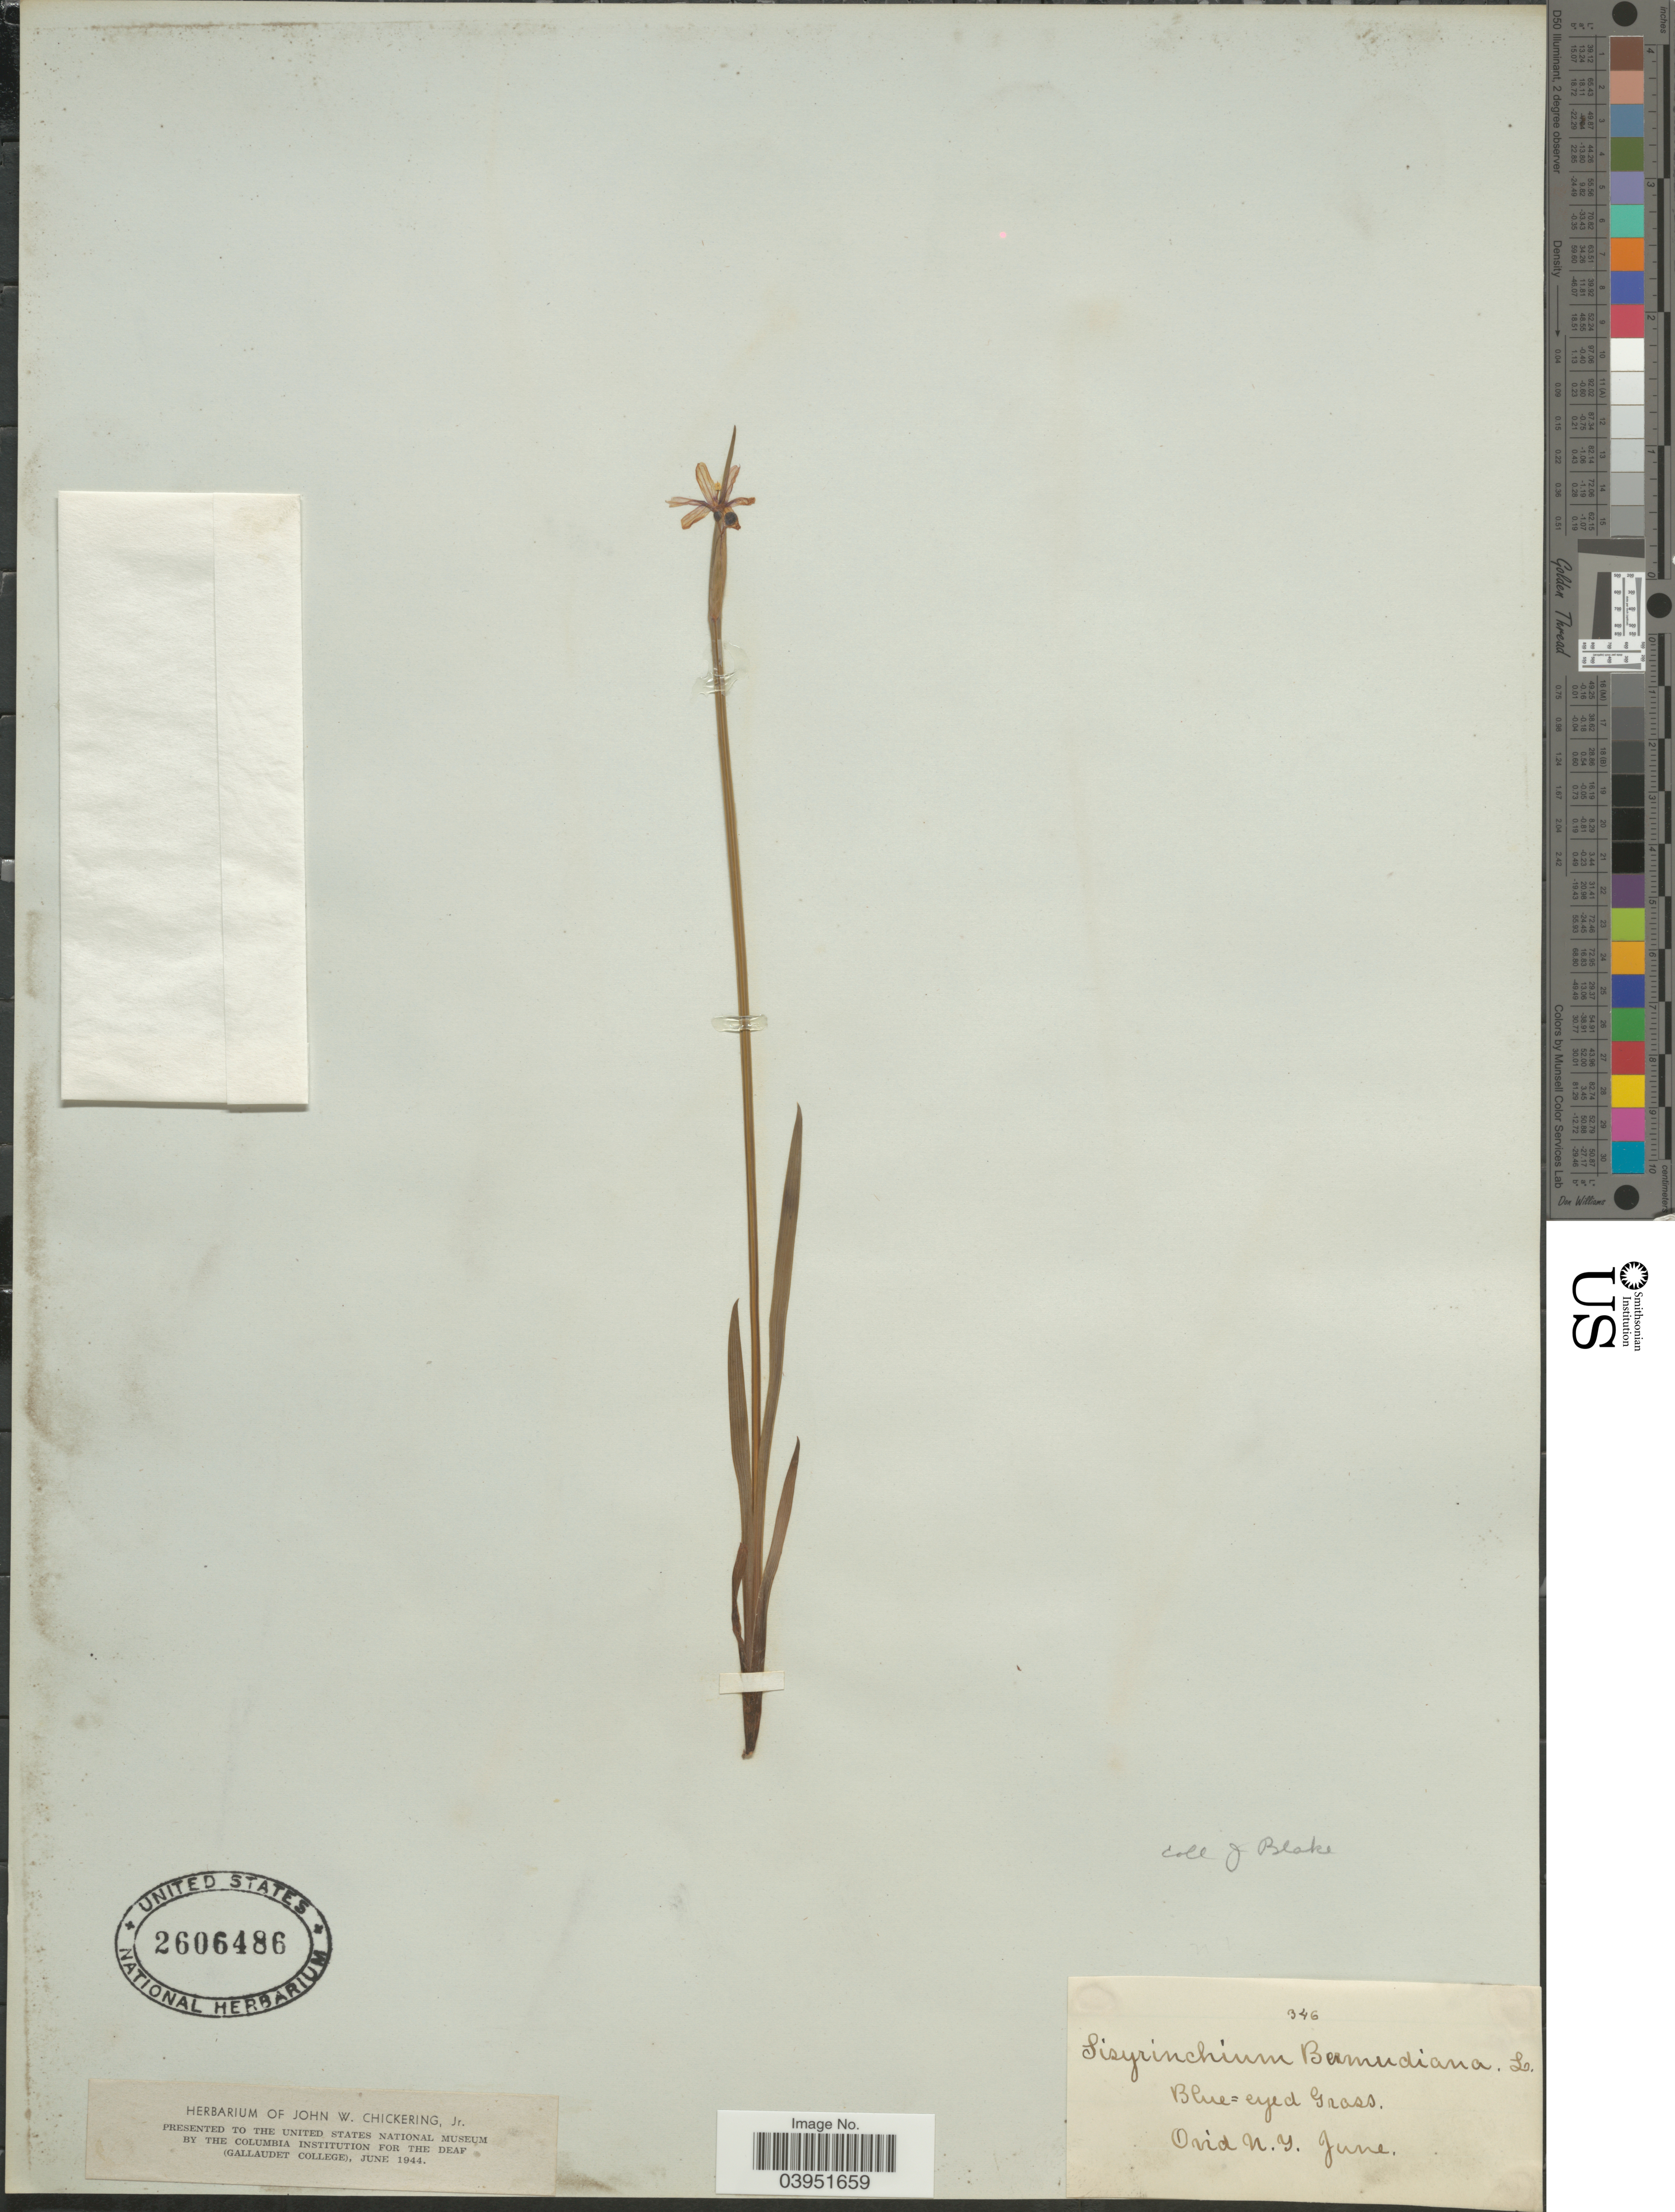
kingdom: Plantae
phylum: Tracheophyta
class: Liliopsida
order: Asparagales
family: Iridaceae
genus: Sisyrinchium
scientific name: Sisyrinchium texanum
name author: E.P. Bicknell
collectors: J. Blake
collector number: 346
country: United States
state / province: New York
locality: Ovid.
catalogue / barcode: US 2606486